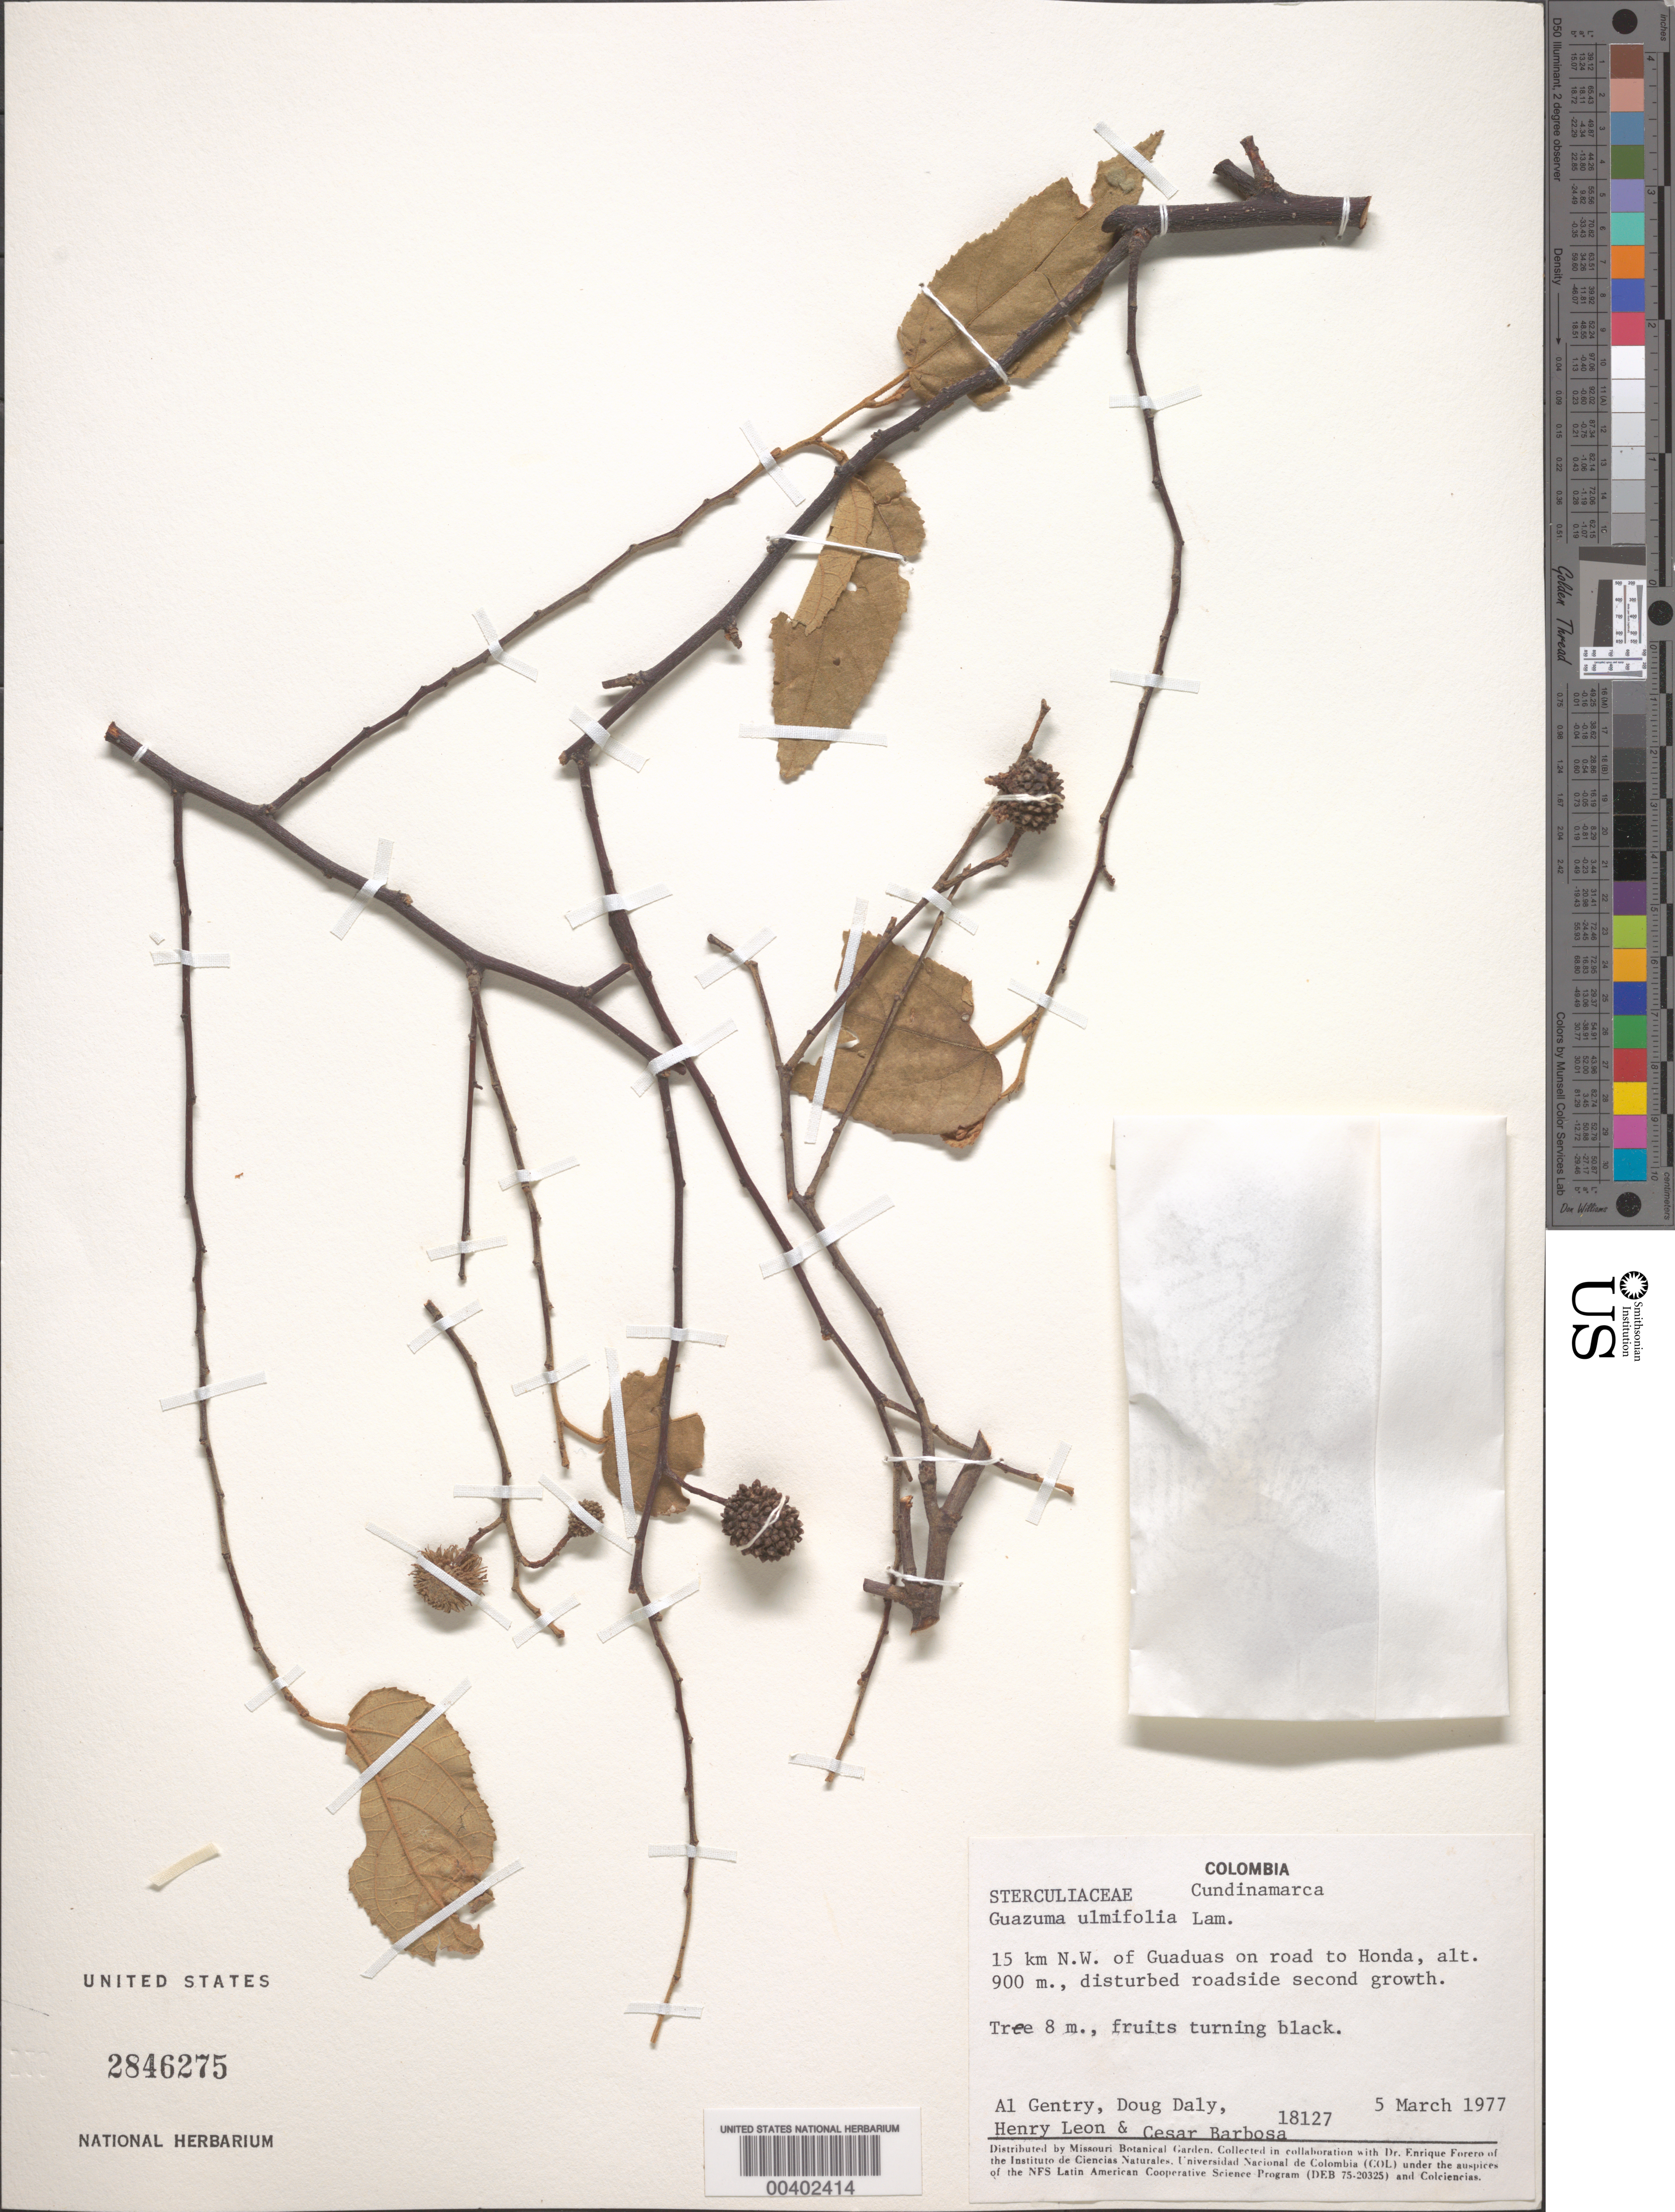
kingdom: Plantae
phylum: Tracheophyta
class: Magnoliopsida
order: Malvales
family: Malvaceae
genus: Guazuma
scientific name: Guazuma ulmifolia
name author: Lam.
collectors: A. H. Gentry, D. C. Daly, Henry Leon & C. E. Barbosa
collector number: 18127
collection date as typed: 05 Mar 1977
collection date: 1977-03-05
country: Colombia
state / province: Cundinamarca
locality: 15 km NW of Guaduas on road to Honda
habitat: disturbed roadside second growth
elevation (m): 900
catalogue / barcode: US 2846275